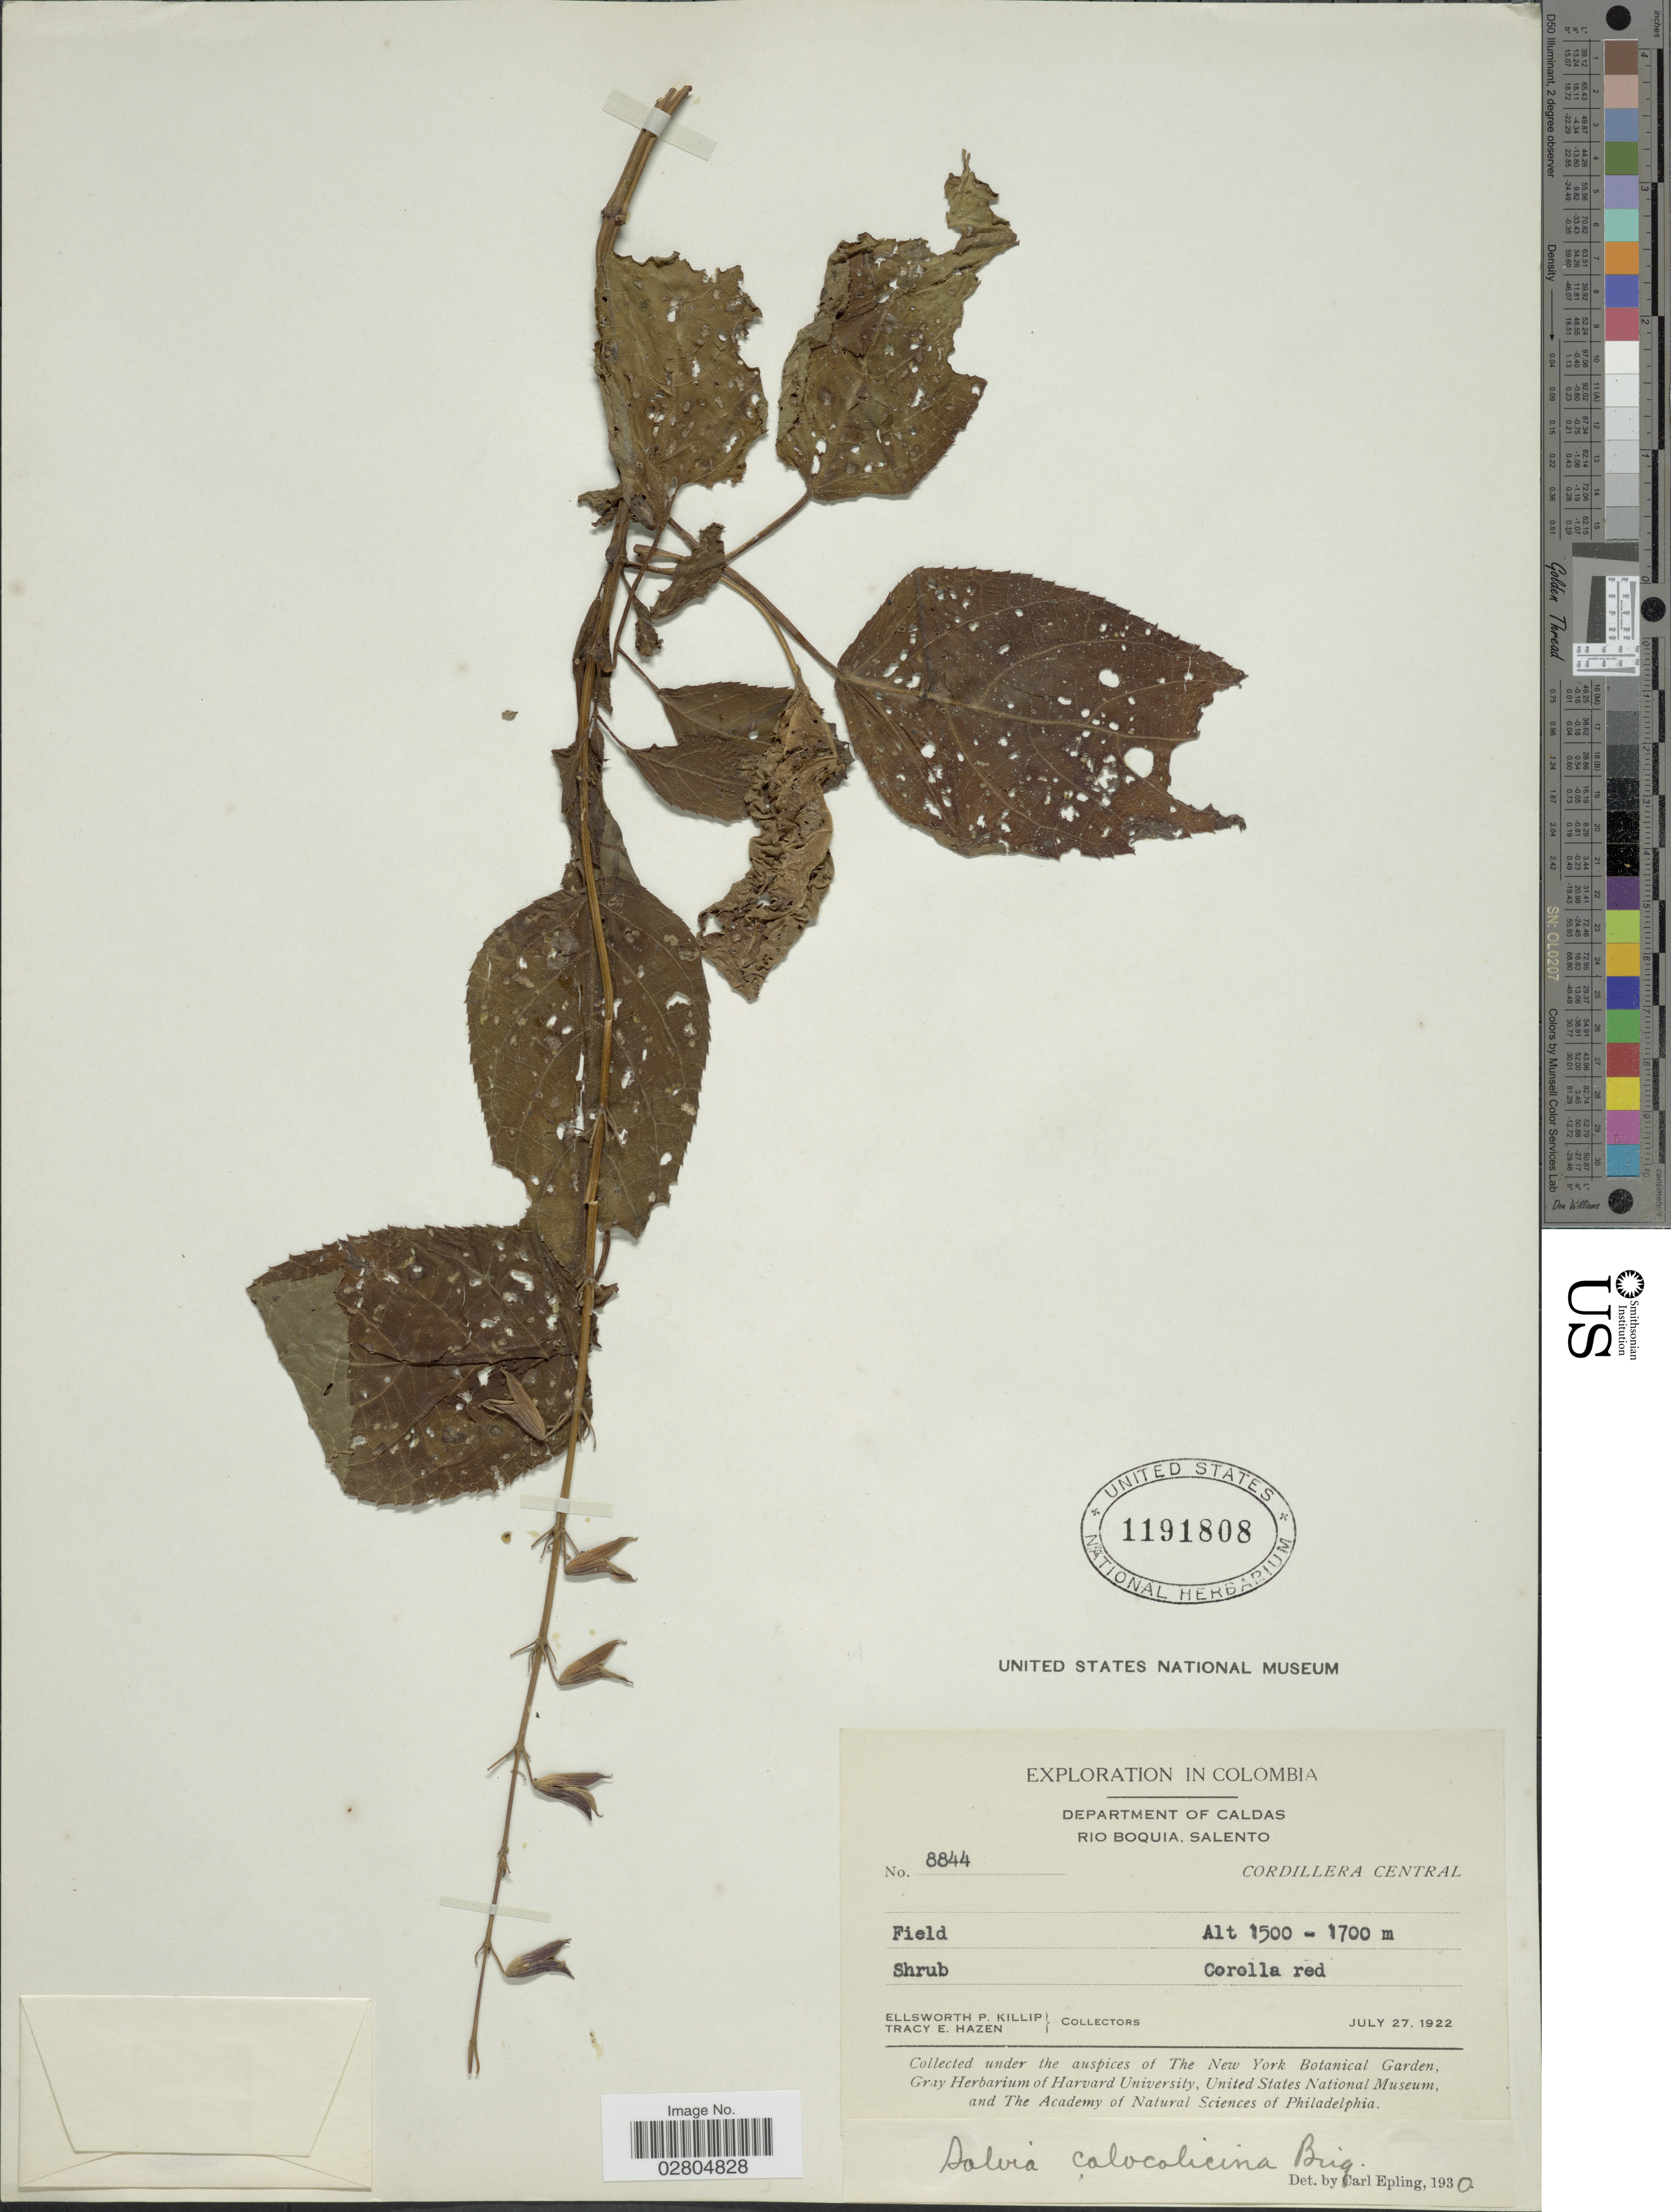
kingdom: Plantae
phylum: Tracheophyta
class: Magnoliopsida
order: Lamiales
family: Lamiaceae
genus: Salvia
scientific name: Salvia pauciserrata subsp. pauciserrata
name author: Benth.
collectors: E. P. Killip & T. E. Hazen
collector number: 8844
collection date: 1922-07-27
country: Colombia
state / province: Caldas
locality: Department of Caldas. Rio Boquia, Salento. Cordillera Central.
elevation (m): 1500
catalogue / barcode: US 1191808